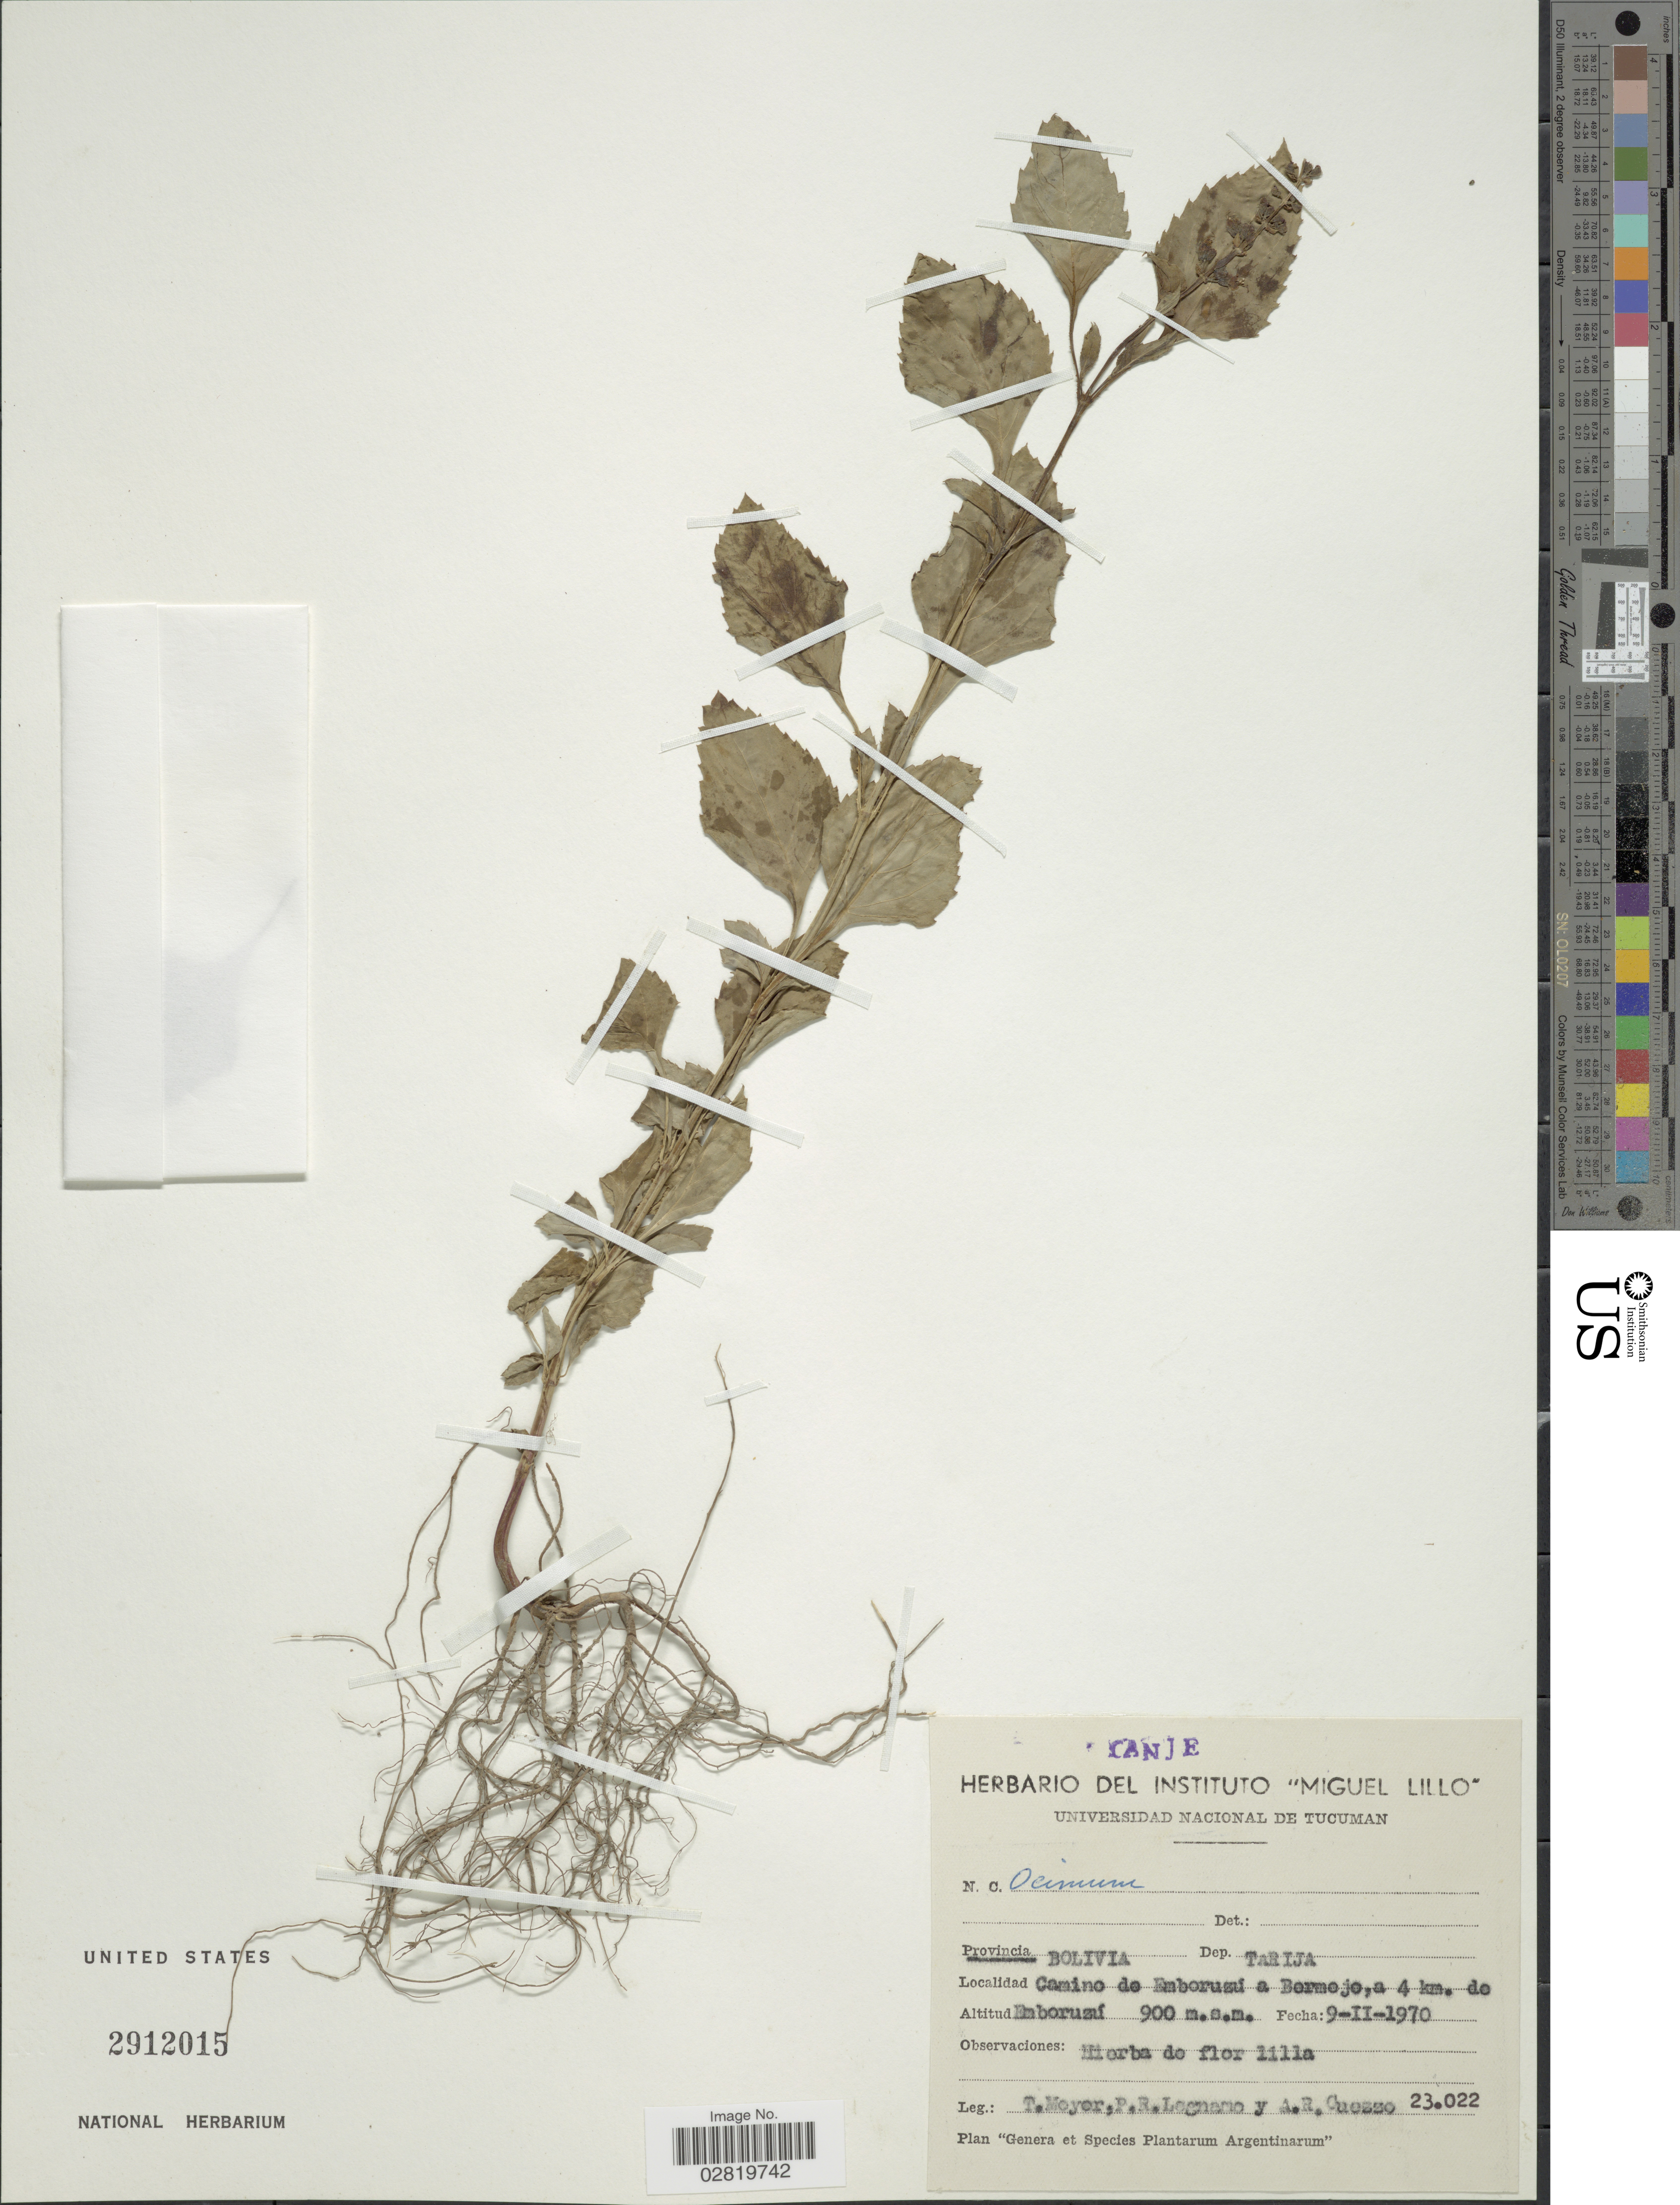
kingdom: Plantae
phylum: Tracheophyta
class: Magnoliopsida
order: Lamiales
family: Lamiaceae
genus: Ocimum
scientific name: Ocimum sp.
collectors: T. Meyer, P. Lagnamo & A. Cuezzo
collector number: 23022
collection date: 1970-02-09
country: Bolivia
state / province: Tarija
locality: Dep. Tarija, Camino de Emboruzú a Bermejo, a 4 km. de Emboruzú.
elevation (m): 900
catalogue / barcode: US 2912015